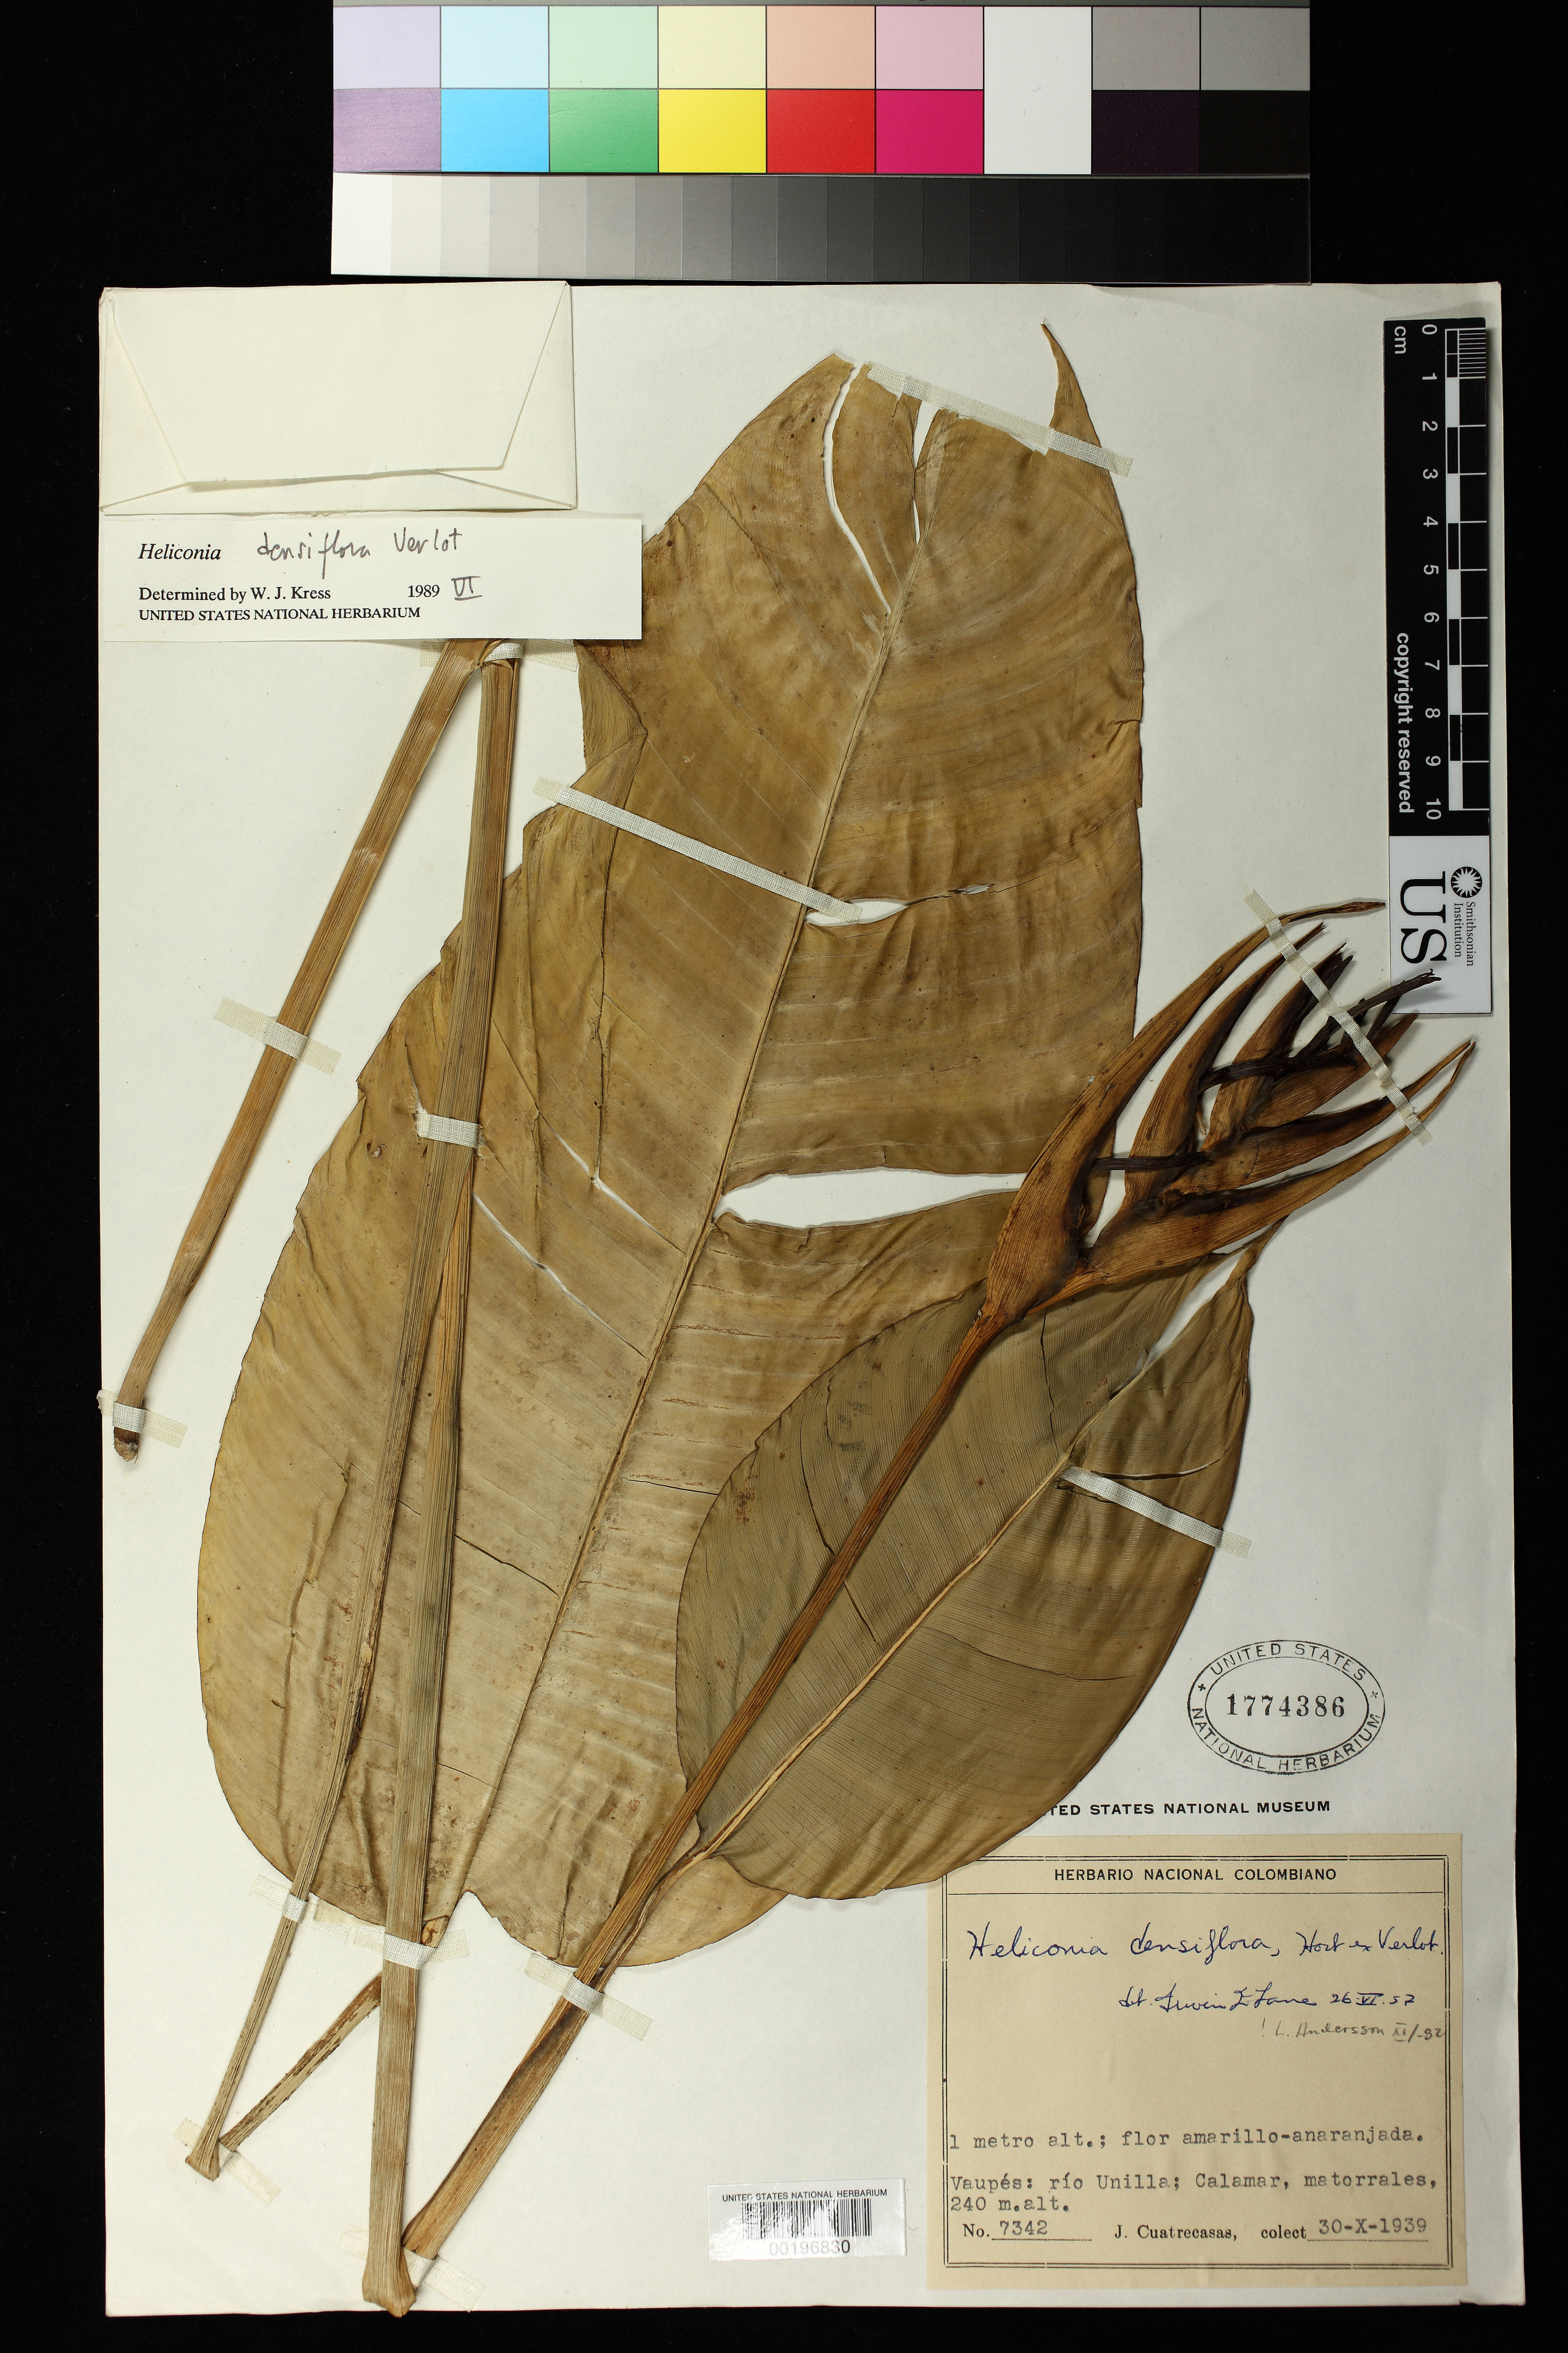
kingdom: Plantae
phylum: Tracheophyta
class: Liliopsida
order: Zingiberales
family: Heliconiaceae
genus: Heliconia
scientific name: Heliconia densiflora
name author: B. Verl.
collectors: J. Cuatrecasas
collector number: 7342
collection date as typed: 30 Oct 1939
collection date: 1939-10-30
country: Colombia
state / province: Vaupés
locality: Rio Unilla; Calamar, Matorrales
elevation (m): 240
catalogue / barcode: US 1774386